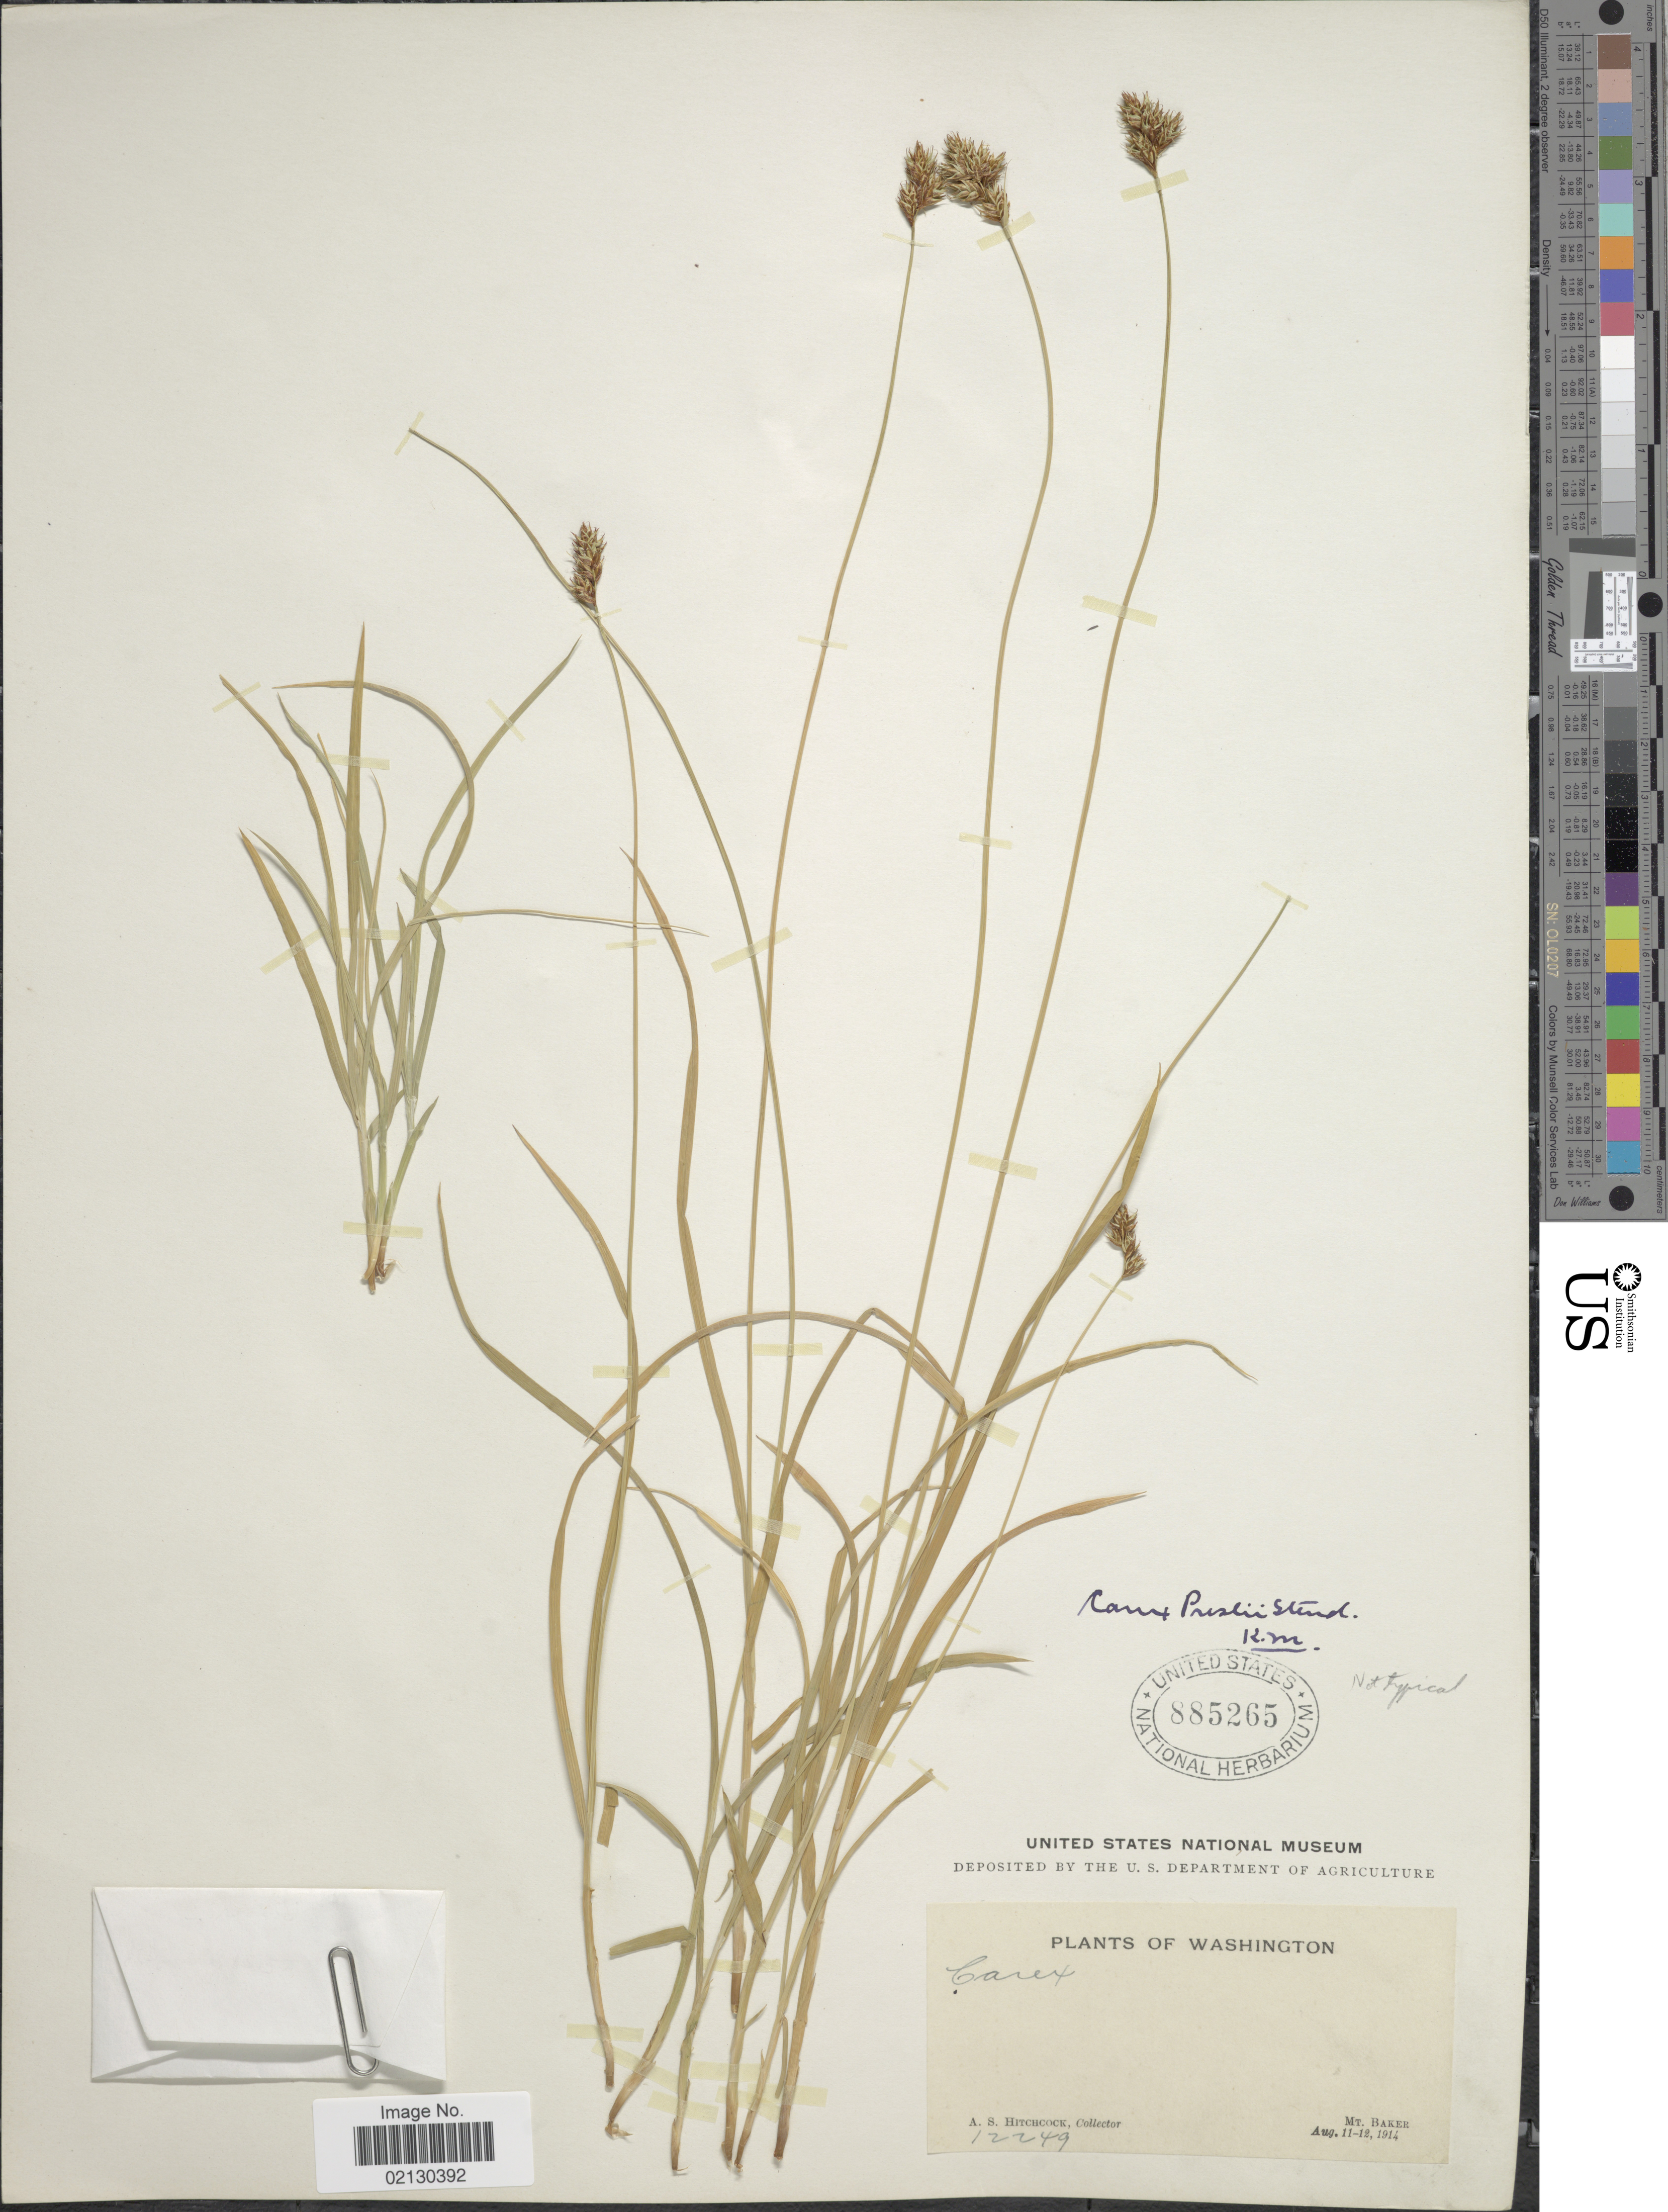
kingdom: Plantae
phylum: Tracheophyta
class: Liliopsida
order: Poales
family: Cyperaceae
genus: Carex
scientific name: Carex preslii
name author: Steud.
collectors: A. S. Hitchcock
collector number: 12249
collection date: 1914-08-11/1914-08-12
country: United States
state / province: Washington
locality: Mt. Baker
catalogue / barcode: US 885265